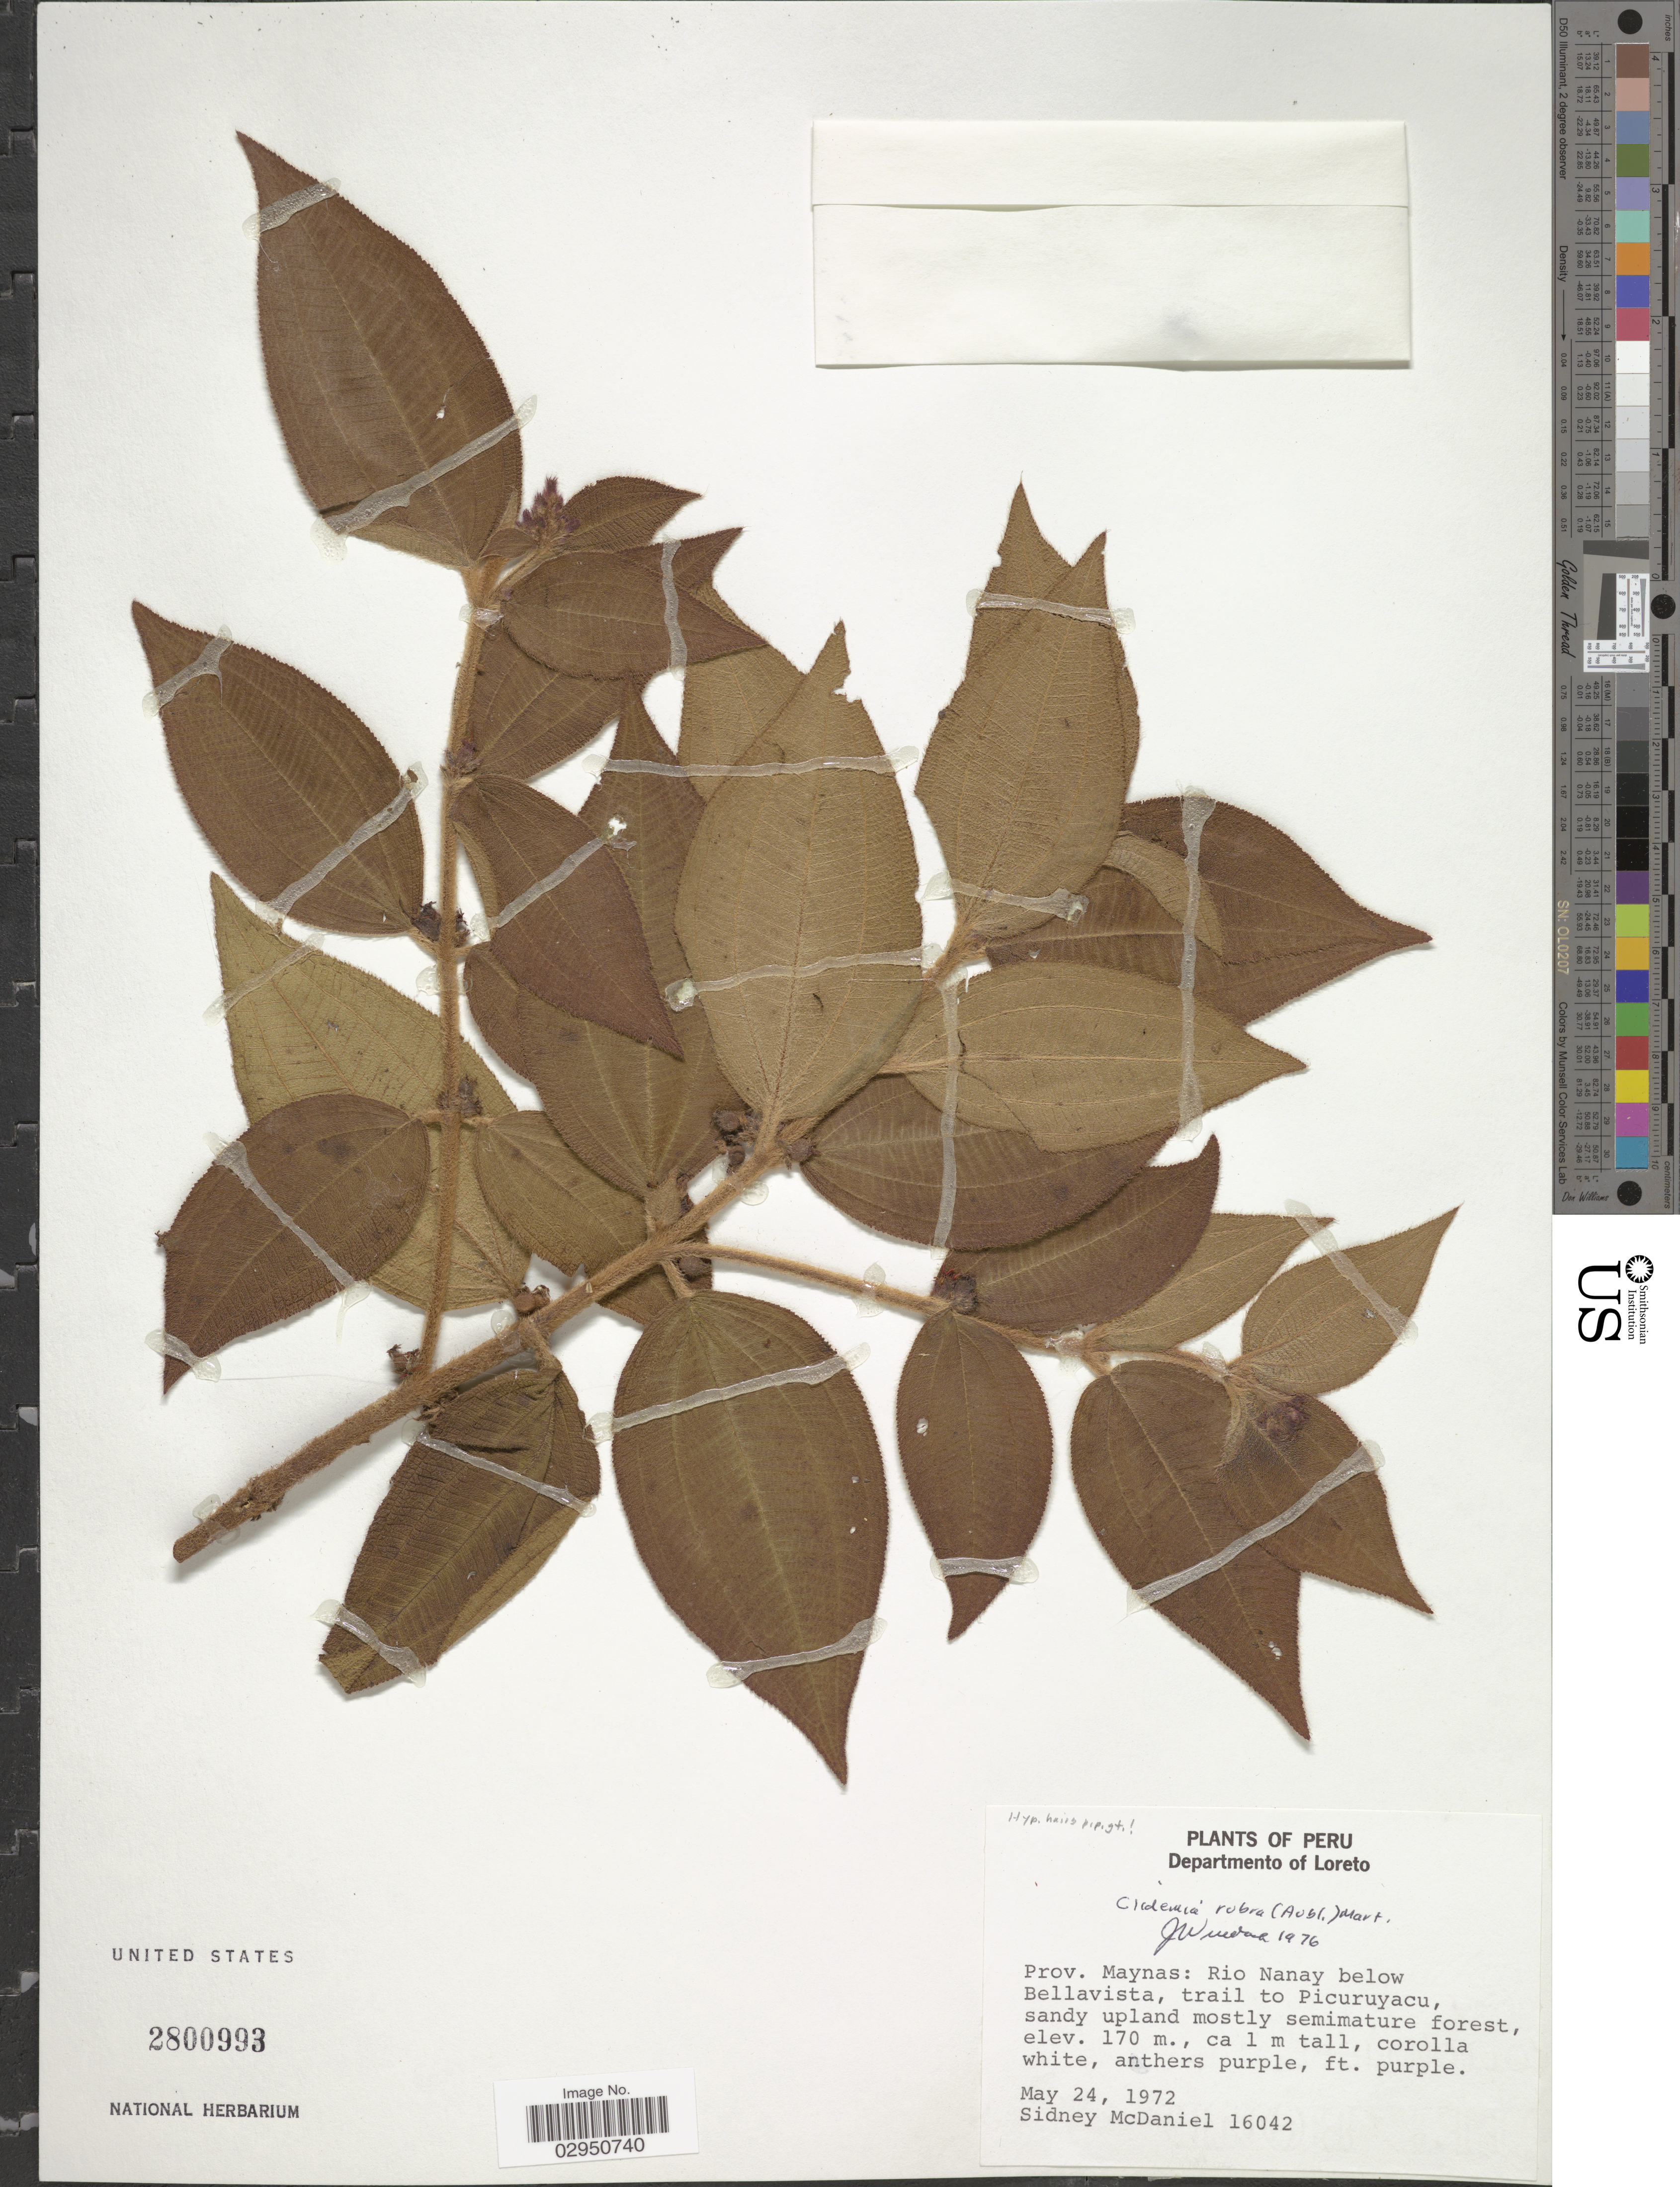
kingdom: Plantae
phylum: Tracheophyta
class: Magnoliopsida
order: Myrtales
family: Melastomataceae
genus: Clidemia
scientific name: Clidemia rubra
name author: (Aubl.) Mart.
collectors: S. McDaniel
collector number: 16042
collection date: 1972-05-24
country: Peru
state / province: Loreto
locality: Departmento of Loreto. Prov. Maynas: Rio Nanay below Bellavista, trail to Picuruyacu.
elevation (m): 170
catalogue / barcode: US 2800993